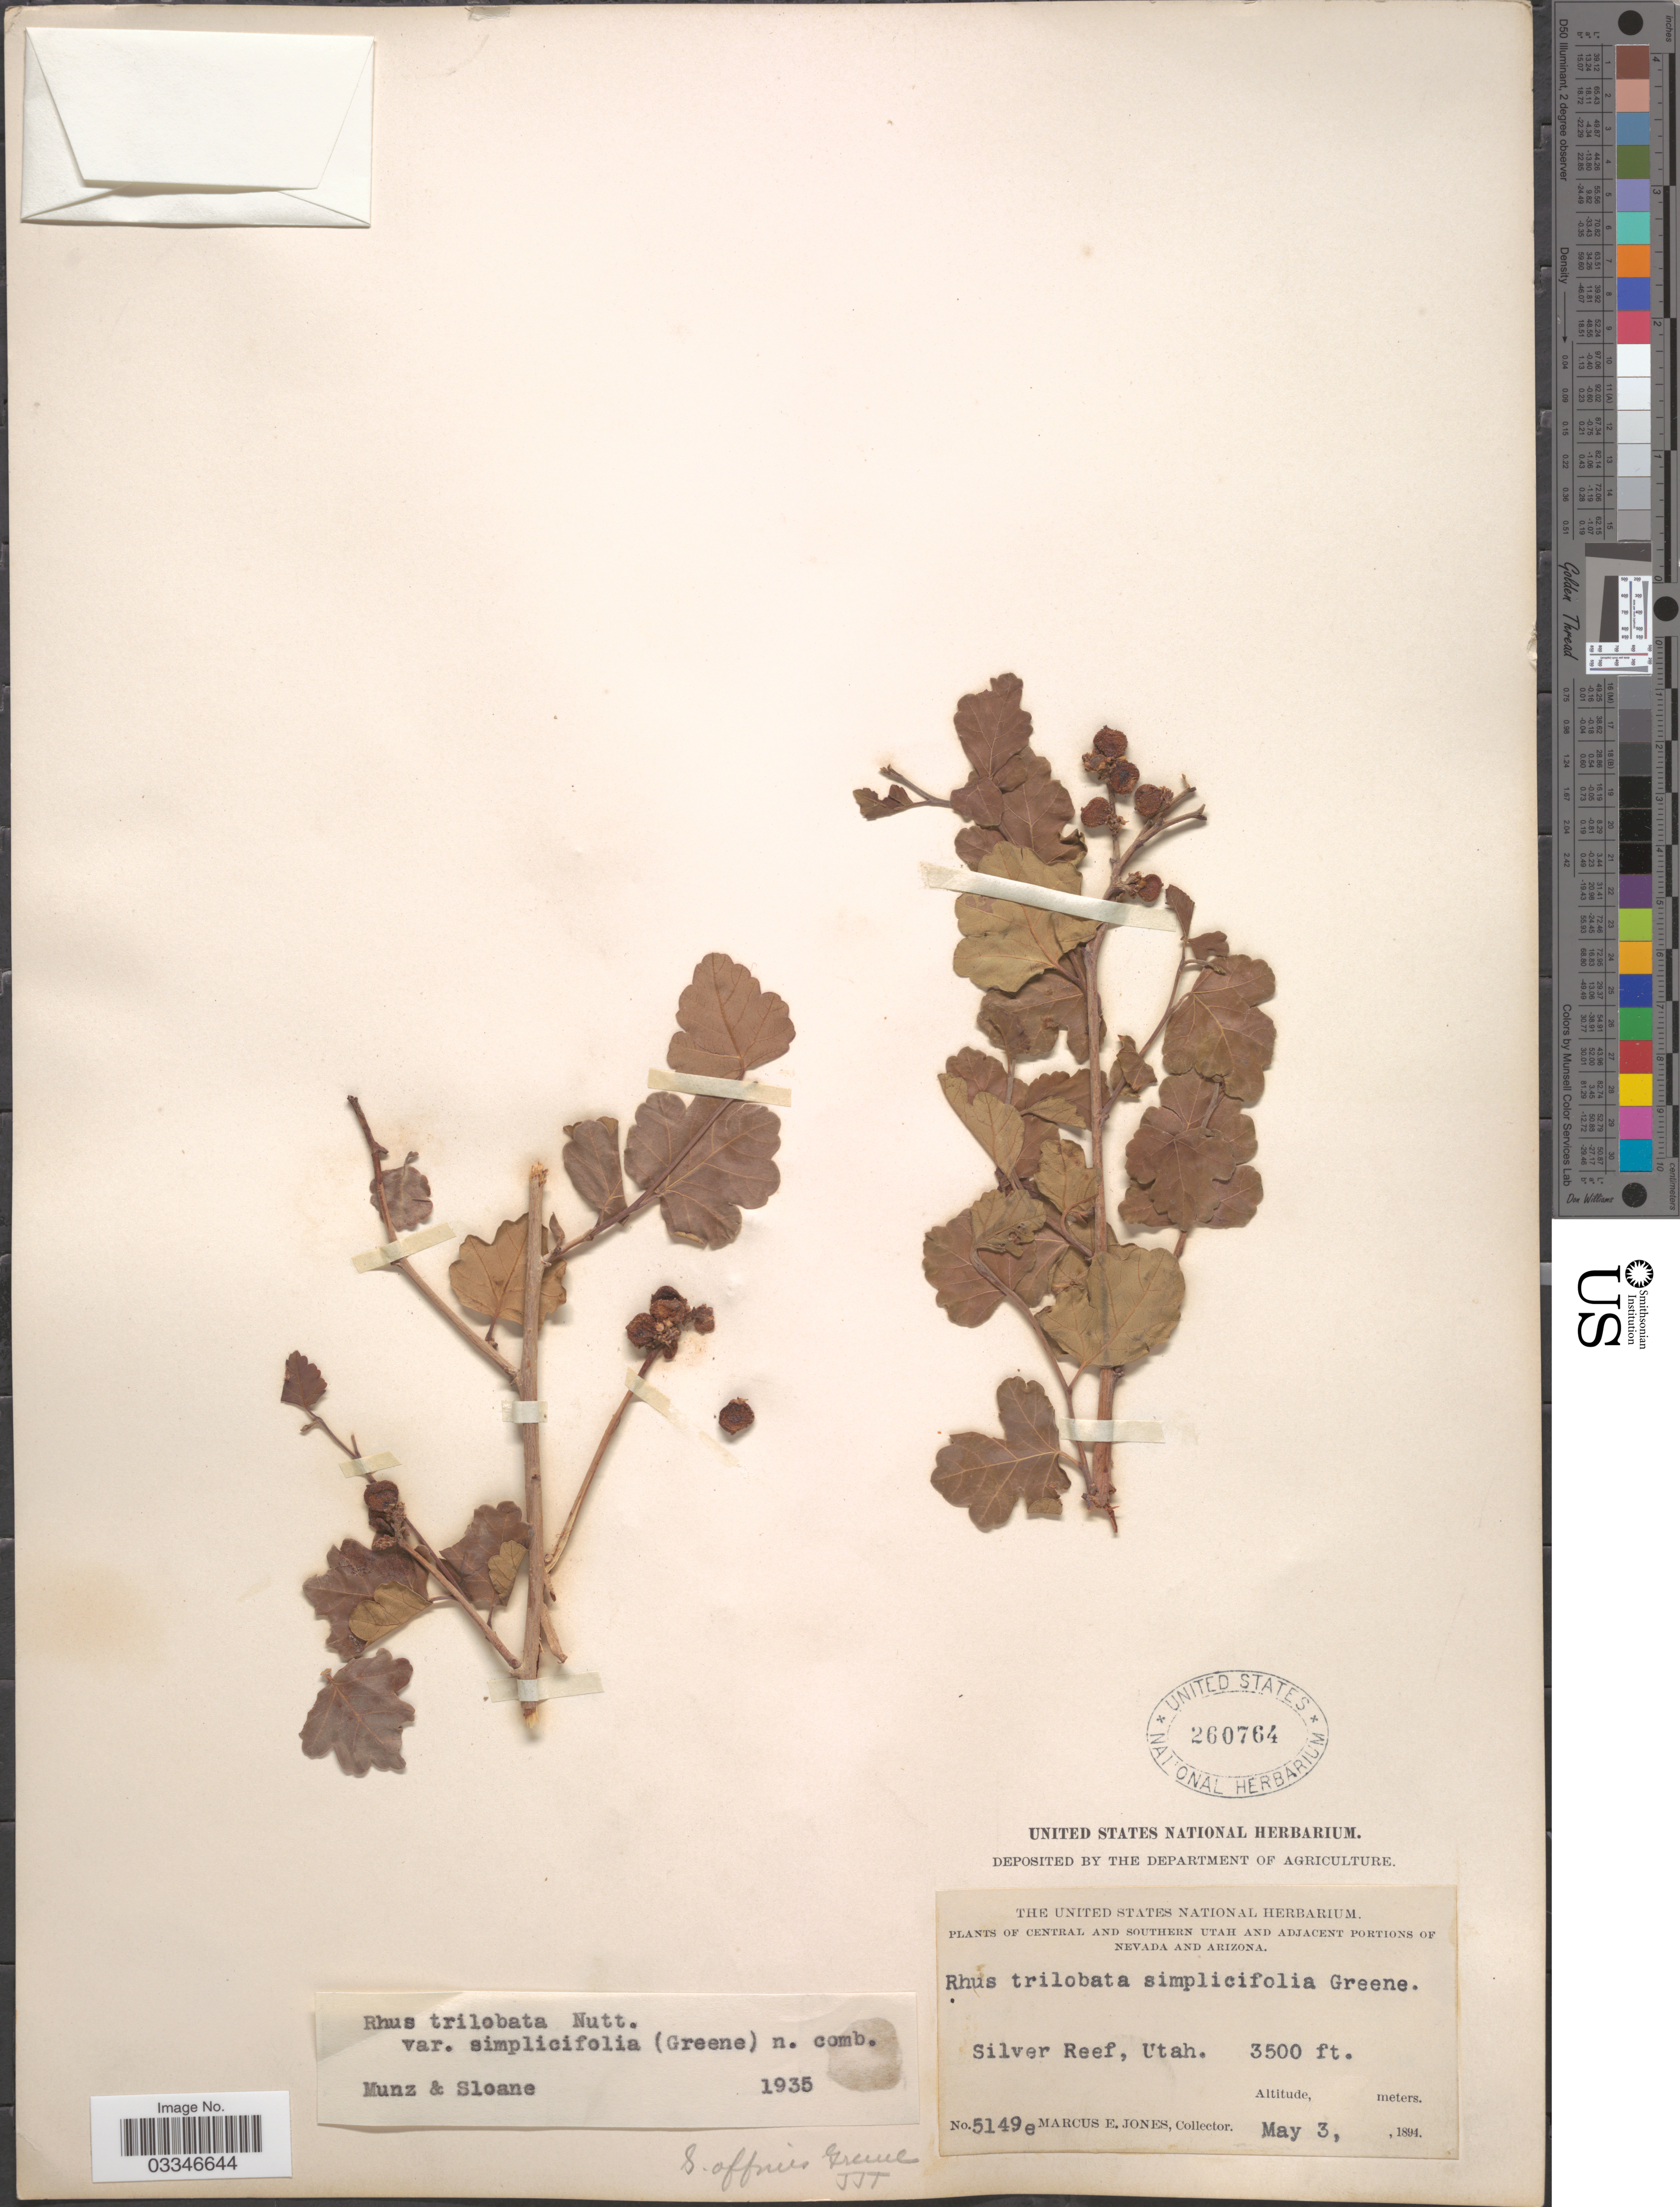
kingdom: Plantae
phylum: Tracheophyta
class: Magnoliopsida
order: Sapindales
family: Anacardiaceae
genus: Rhus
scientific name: Rhus trilobata var. simplicifolia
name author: (Greene) F.A. Barkley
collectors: M. E. Jones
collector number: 5149e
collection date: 1894-05-03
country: United States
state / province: Utah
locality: Central and Southern Utah. Silver Reef.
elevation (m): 1067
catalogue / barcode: US 260764